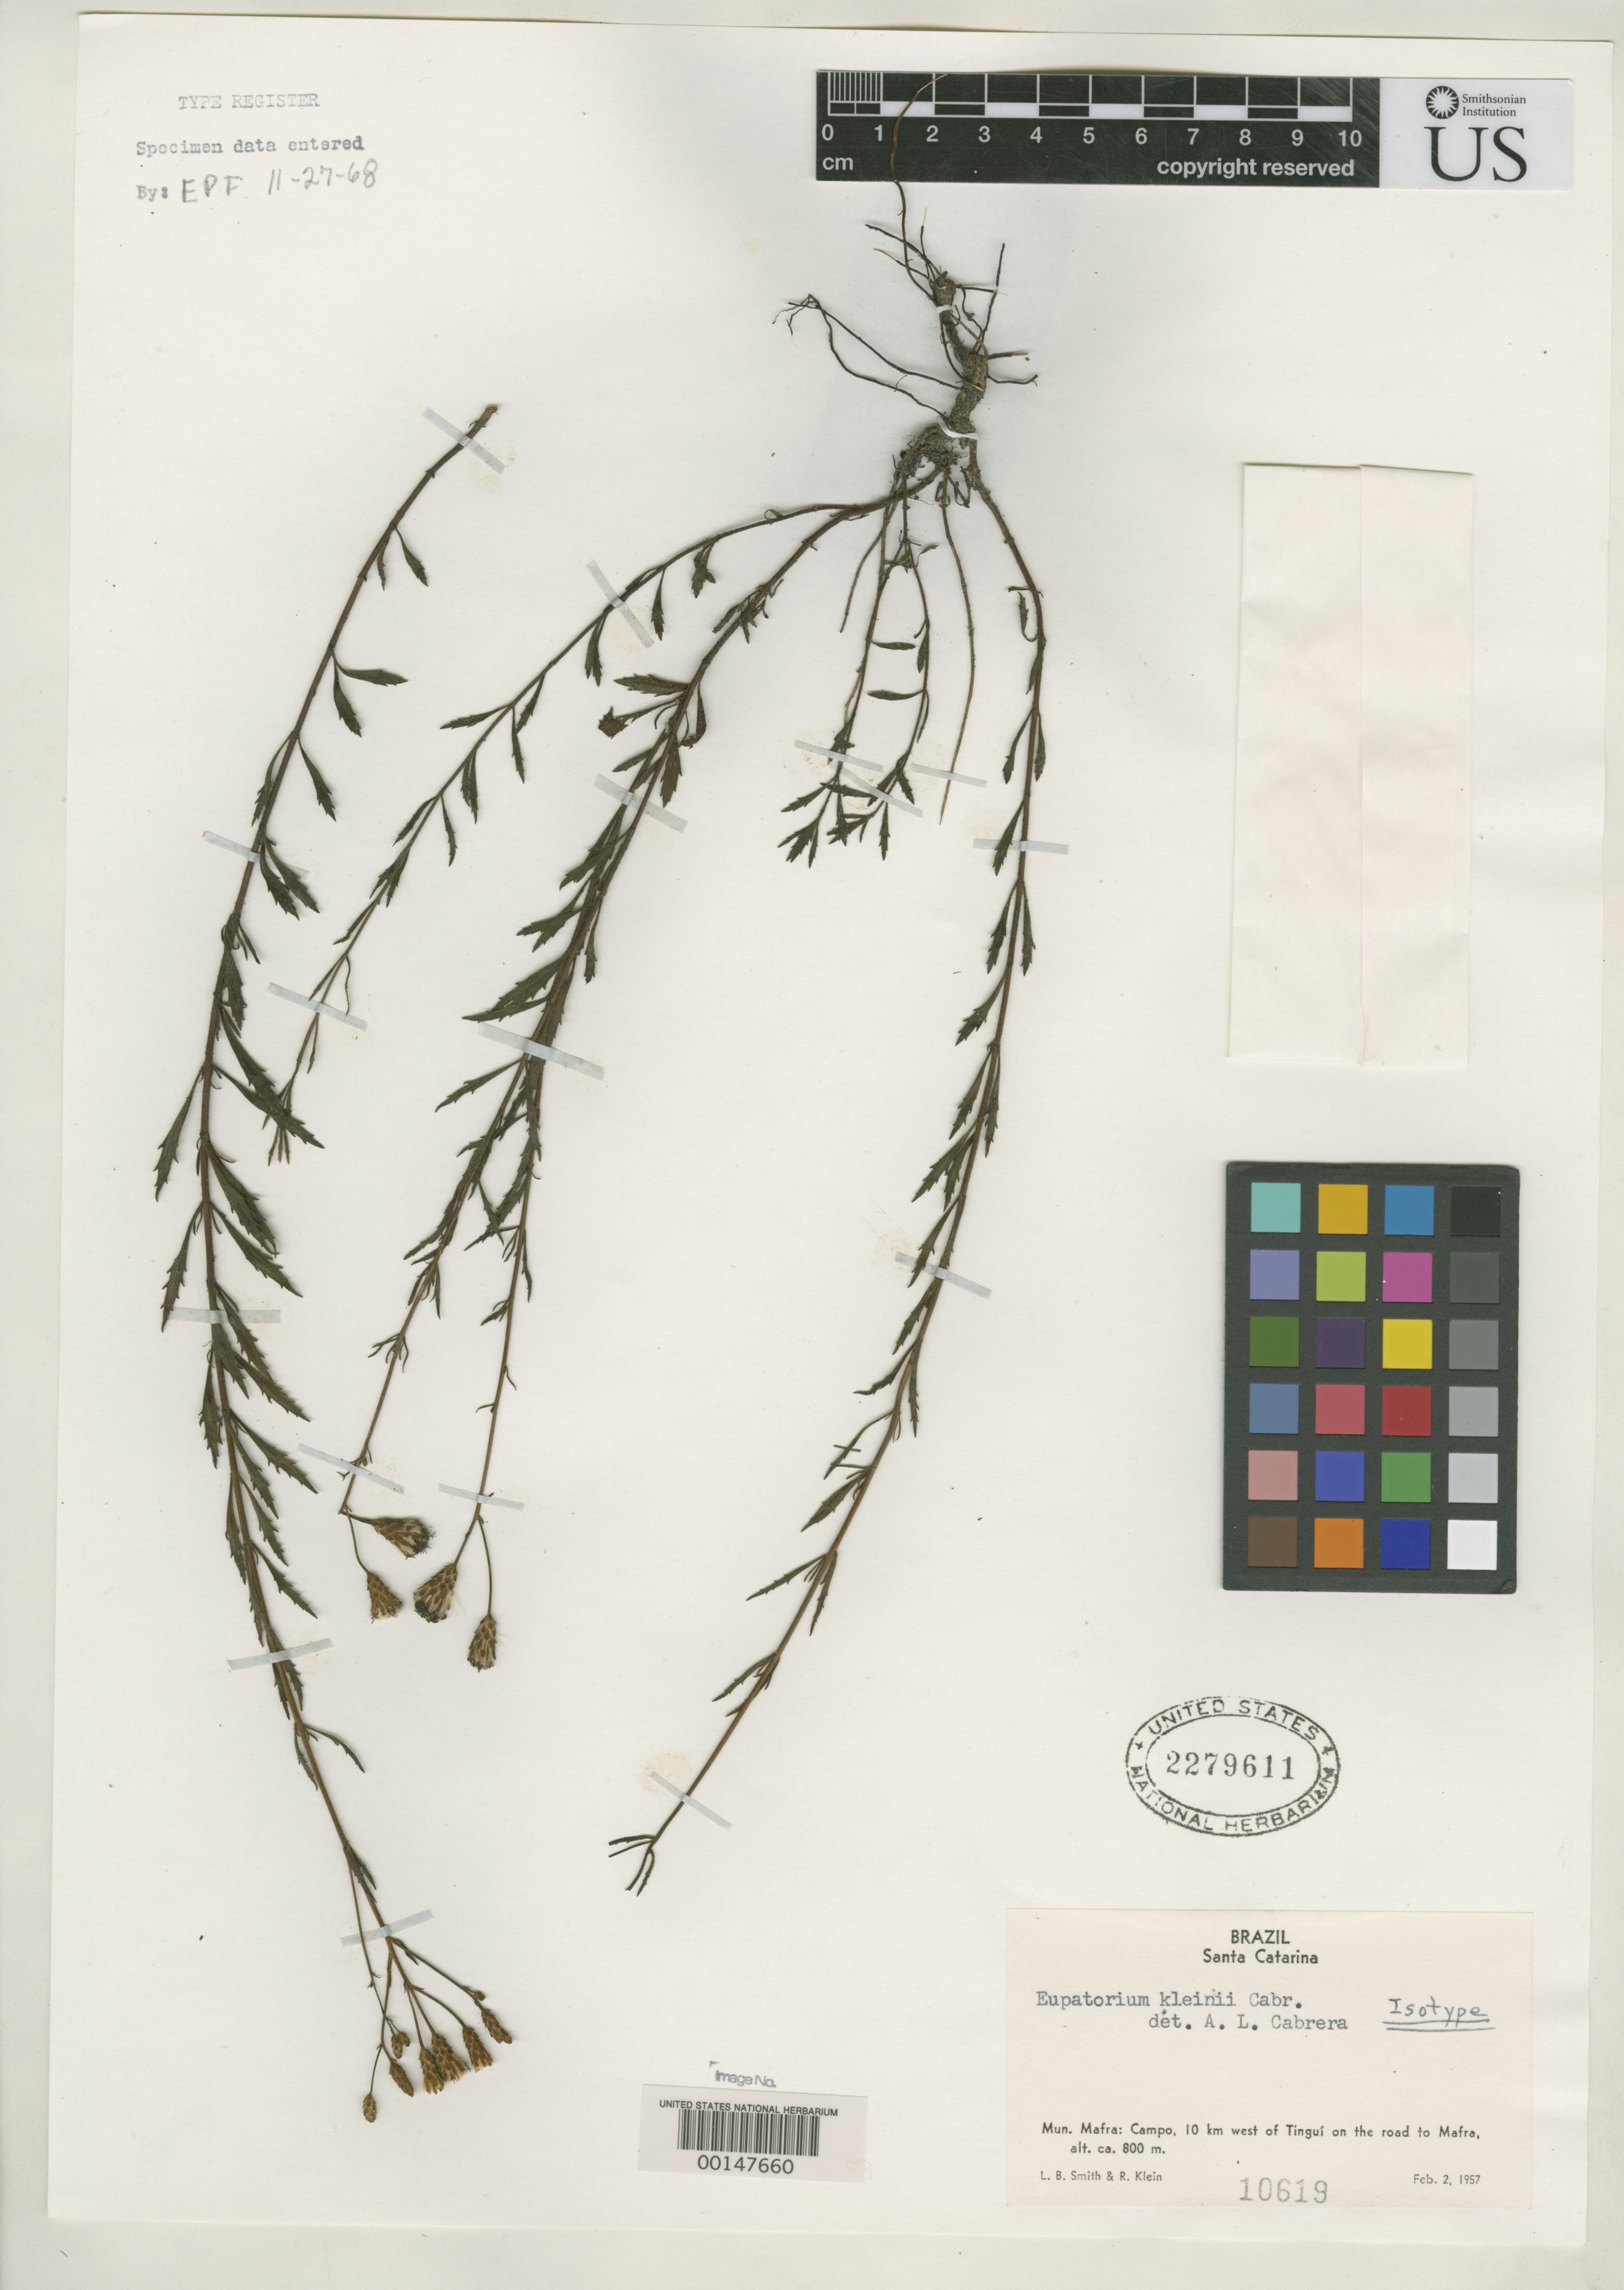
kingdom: Plantae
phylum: Tracheophyta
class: Magnoliopsida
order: Asterales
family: Asteraceae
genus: Eupatorium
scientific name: Eupatorium kleinii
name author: Cabrera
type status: Isotype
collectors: L. Smith & R. M. Klein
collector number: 10619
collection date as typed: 02 Feb 1957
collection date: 1957-02-02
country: Brazil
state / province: Santa Catarina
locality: West of Tingui.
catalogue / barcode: US 2279611